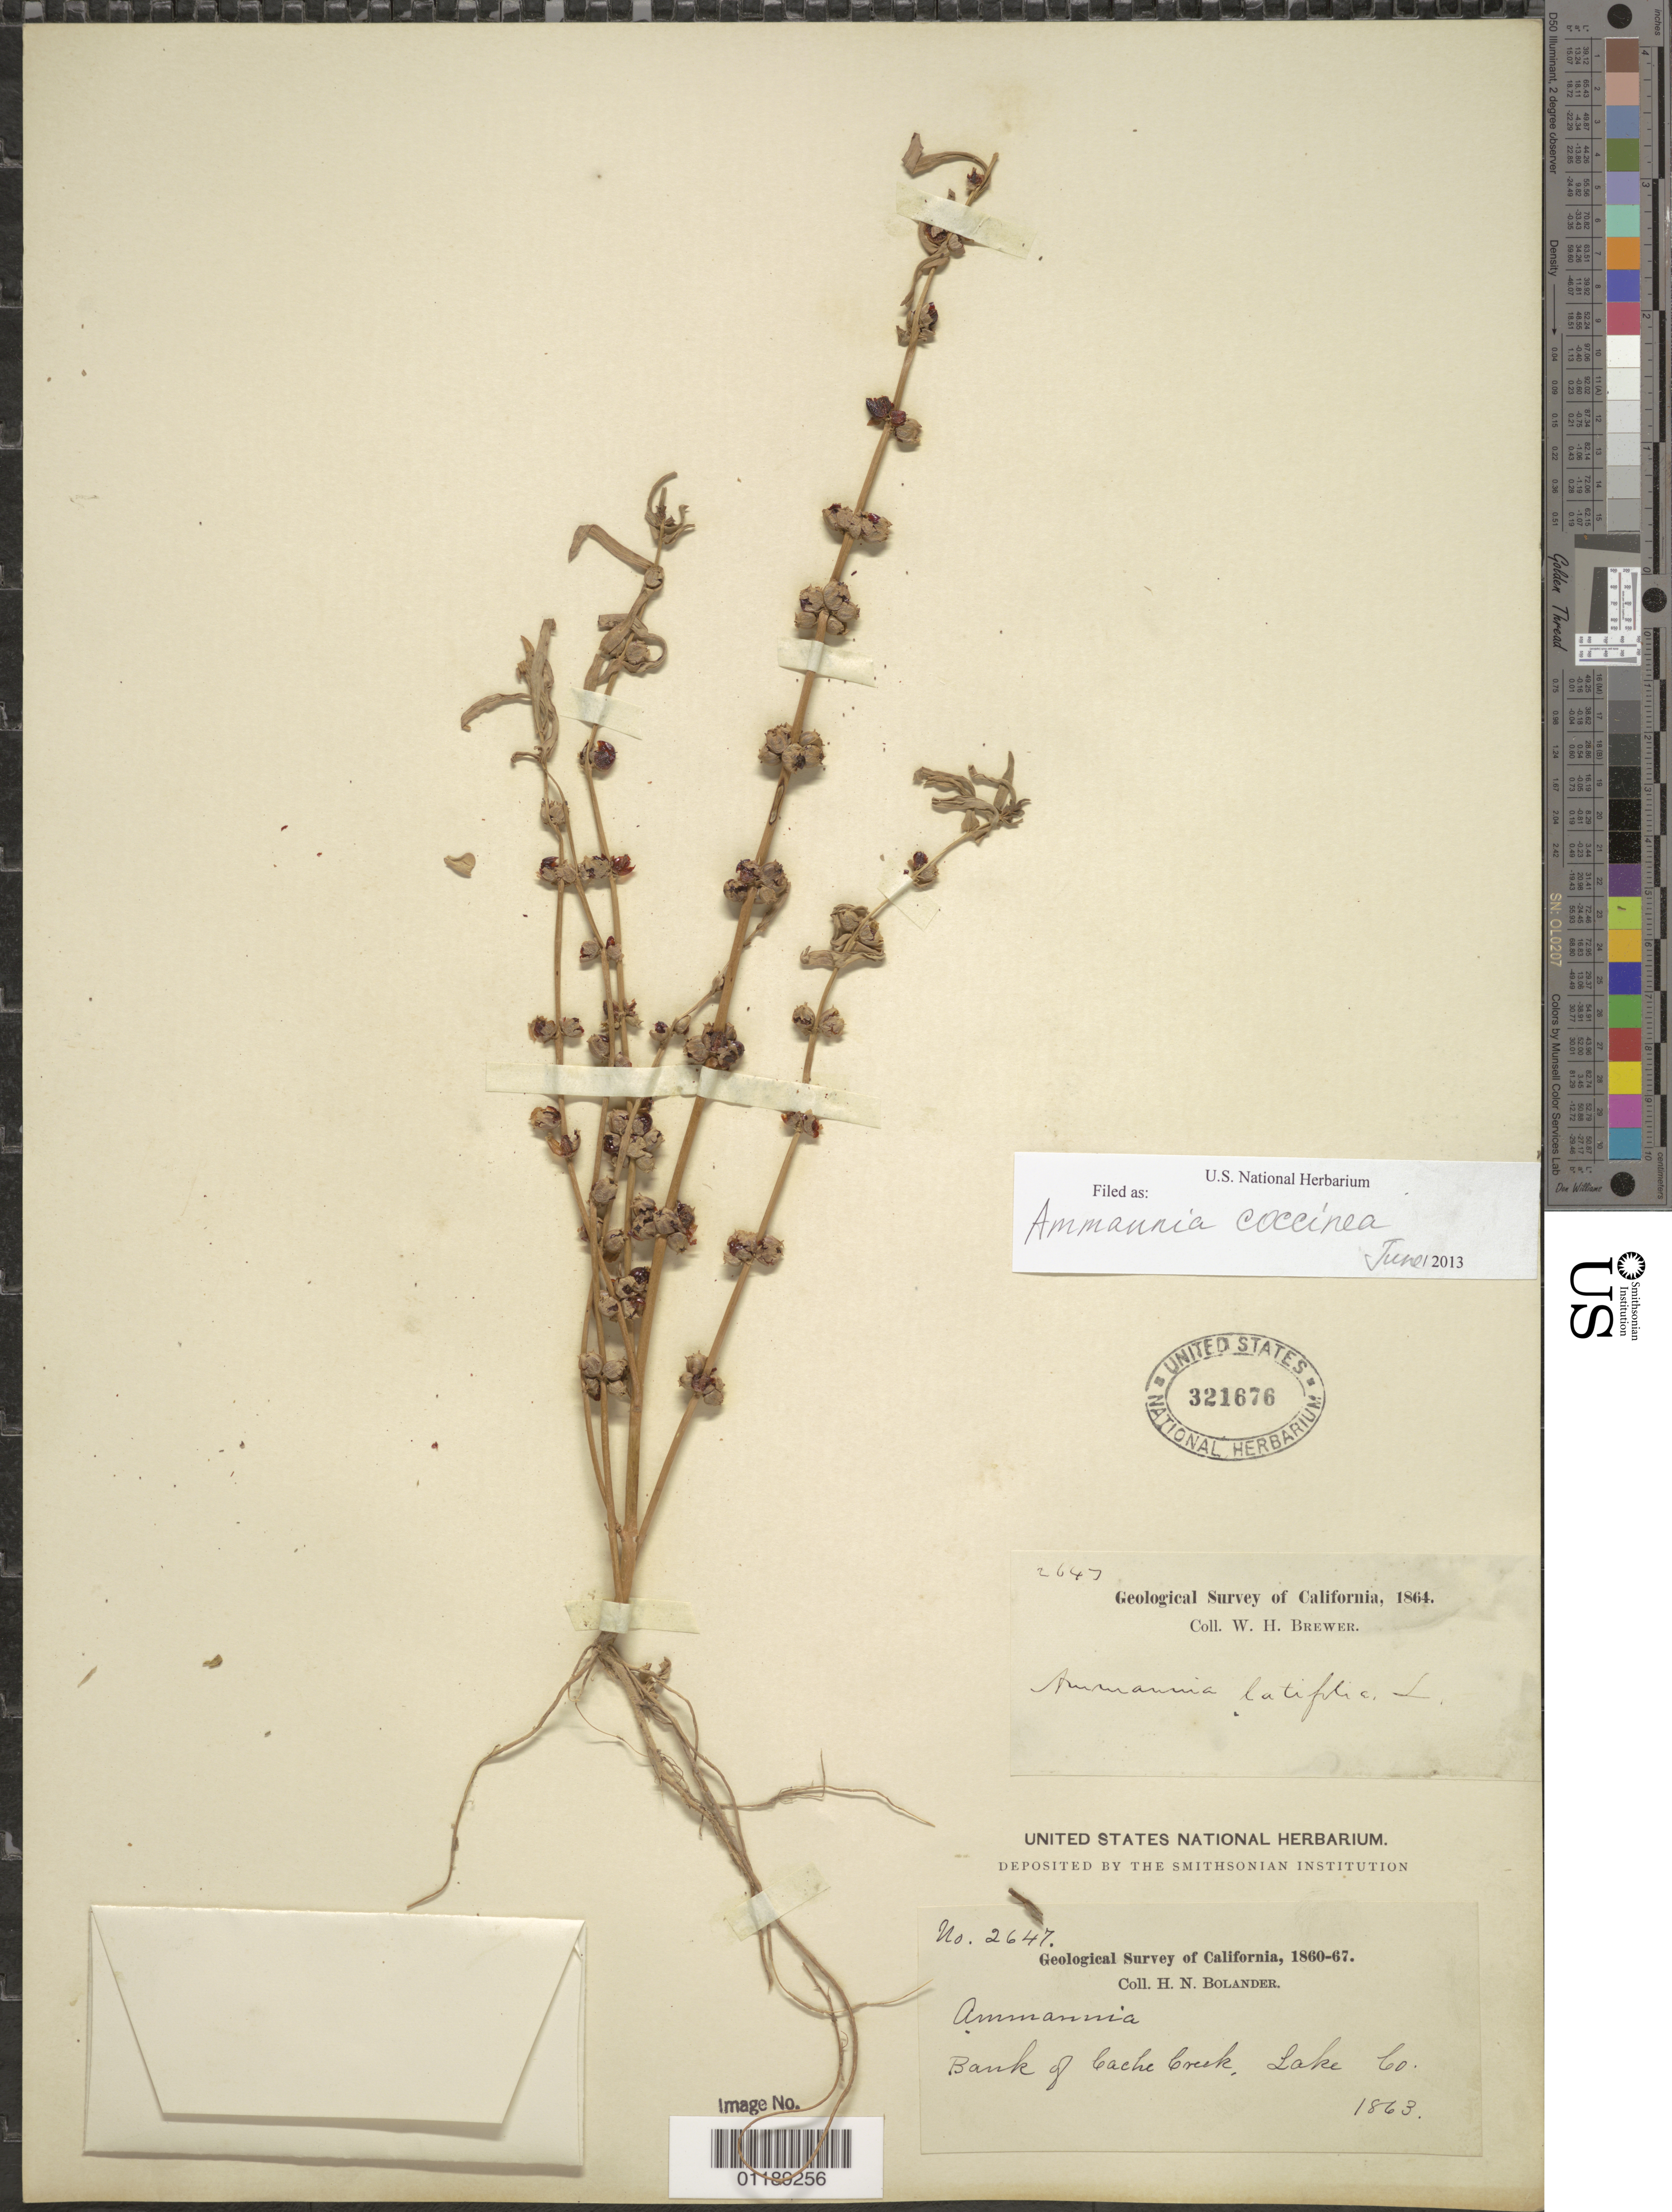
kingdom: Plantae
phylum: Tracheophyta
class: Magnoliopsida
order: Myrtales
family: Lythraceae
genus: Ammannia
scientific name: Ammannia coccinea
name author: Rottb.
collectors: H. Bolander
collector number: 2647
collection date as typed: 1863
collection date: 1863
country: United States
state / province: California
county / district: Lake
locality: Cache Creek.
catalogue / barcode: US 321676